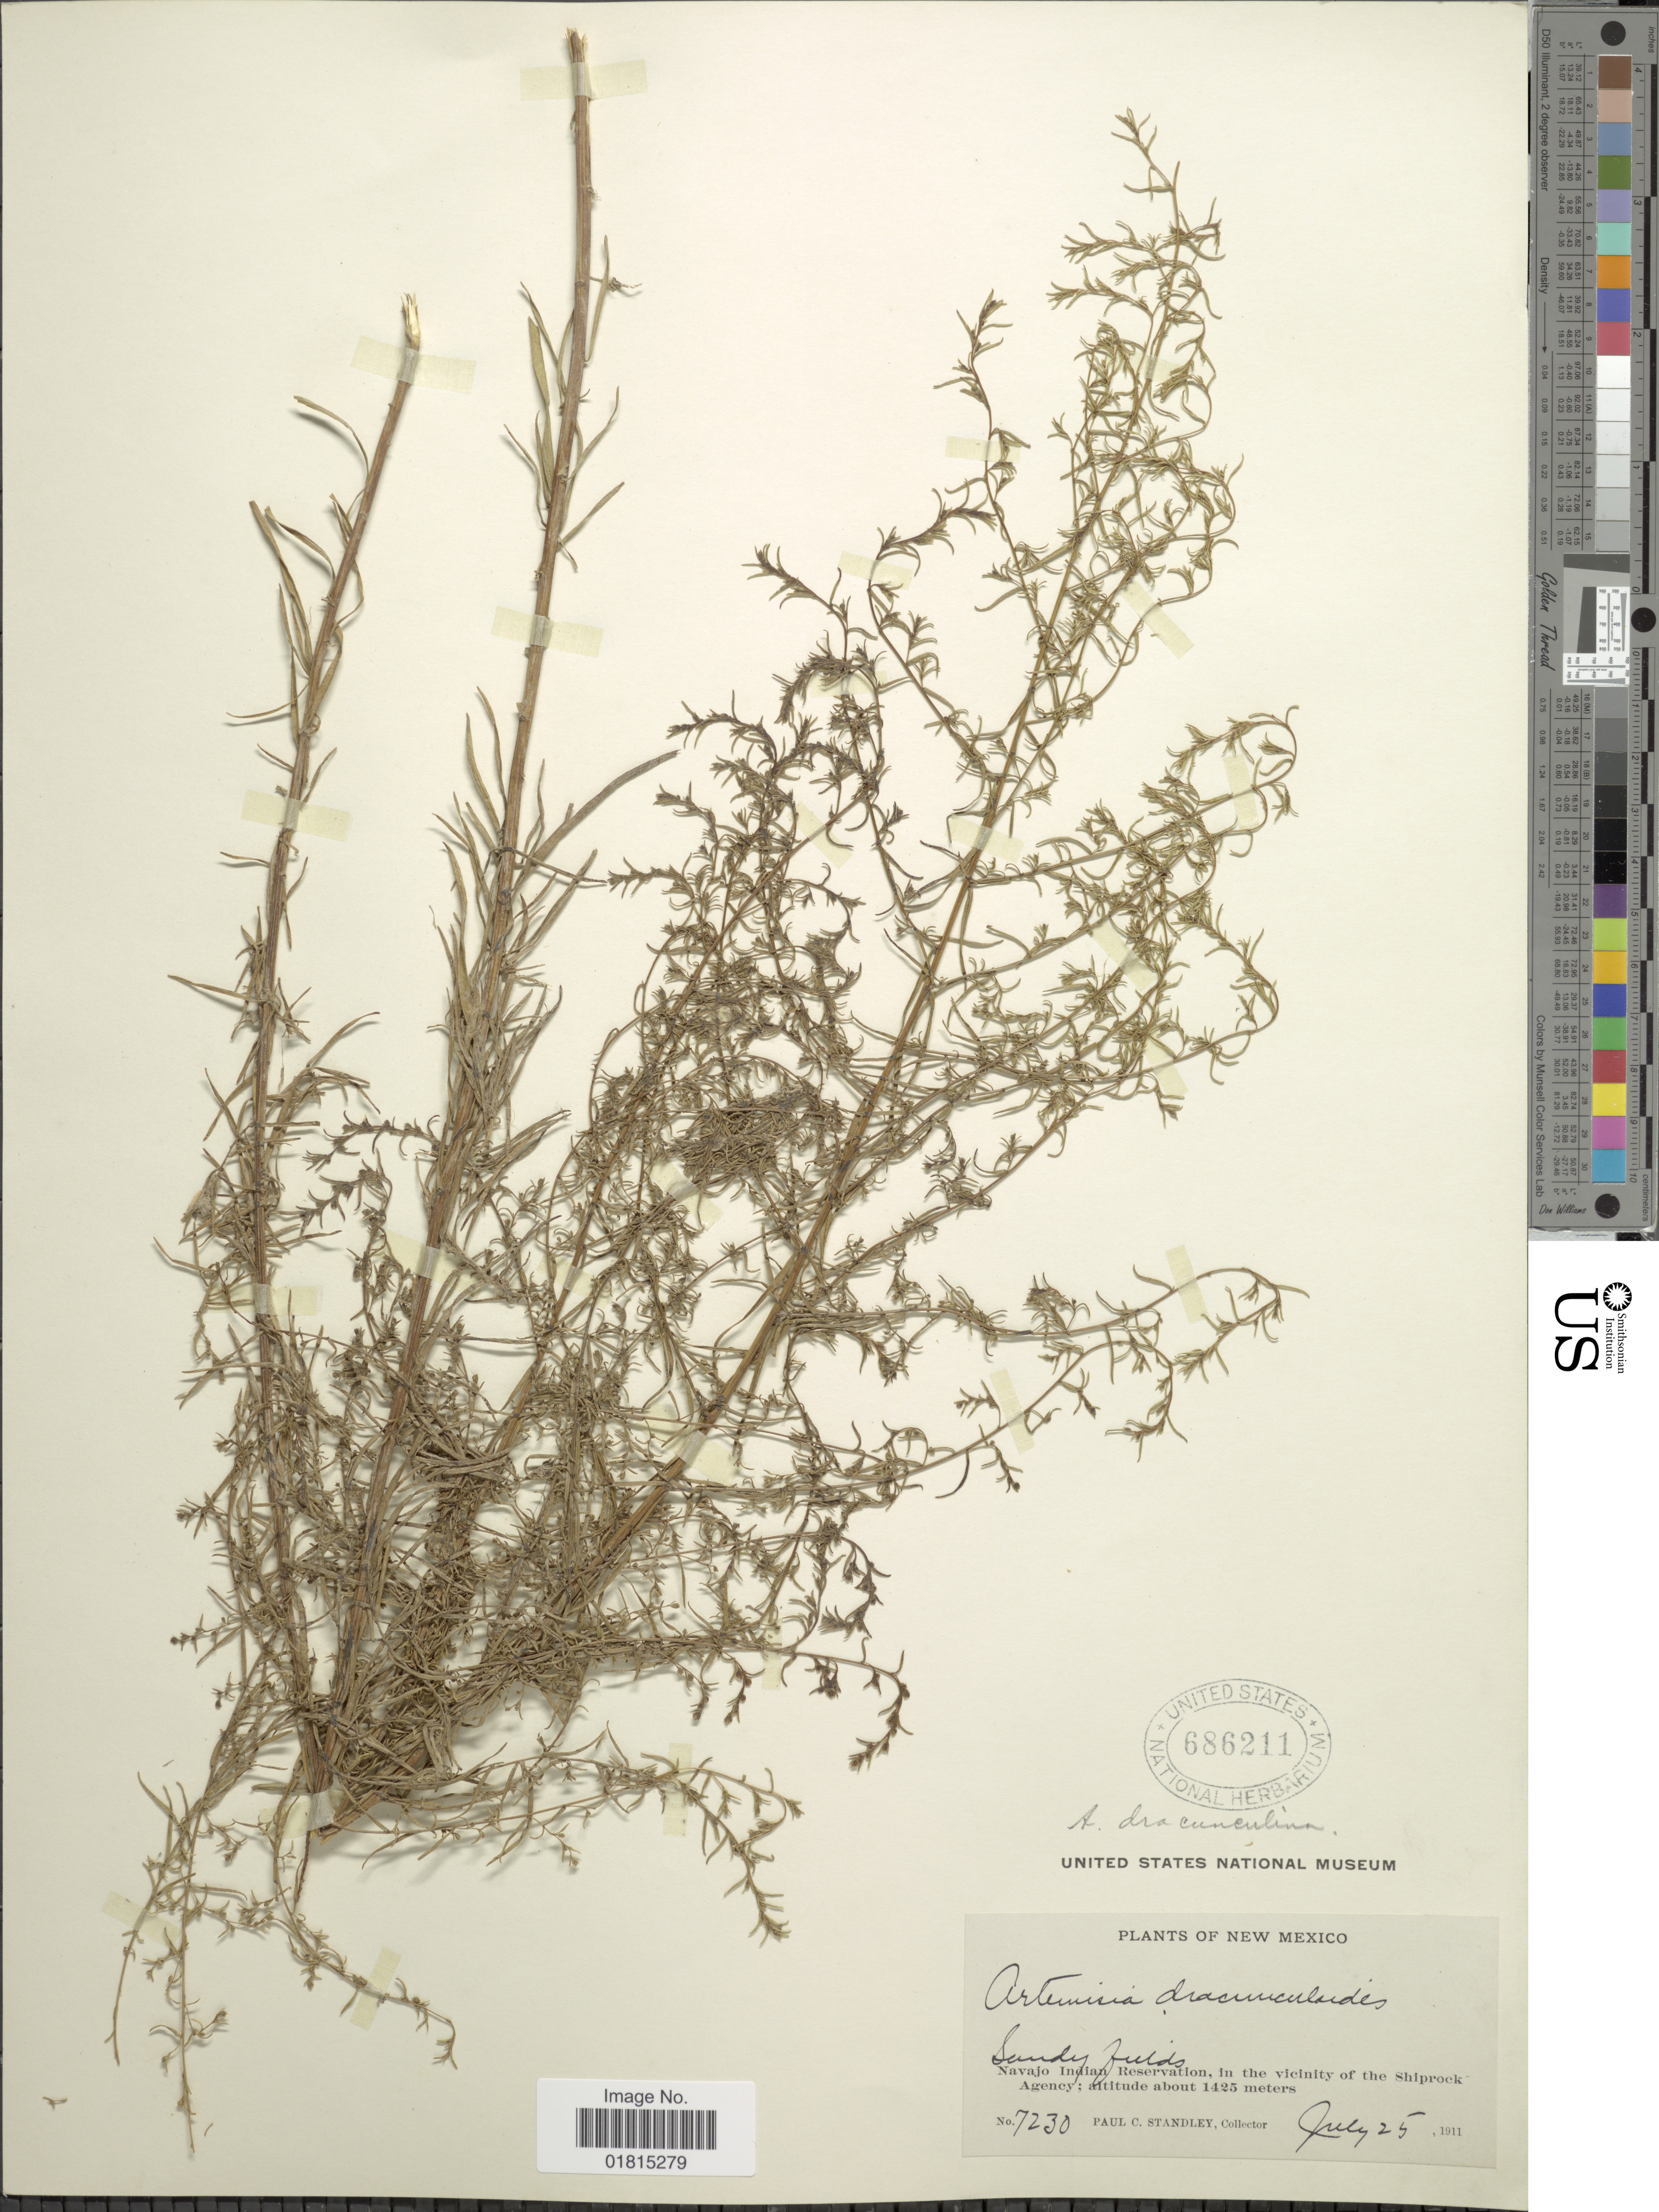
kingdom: Plantae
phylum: Tracheophyta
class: Magnoliopsida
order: Asterales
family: Asteraceae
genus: Artemisia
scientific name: Artemisia dracunculoides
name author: Pursh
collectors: P. C. Standley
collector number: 7230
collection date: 1911-07-25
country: United States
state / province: New Mexico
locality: Sandy fields. Navajo Indian Reservation, in the vicinity of the Shiprock Agency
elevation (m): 1425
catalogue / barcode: US 686211